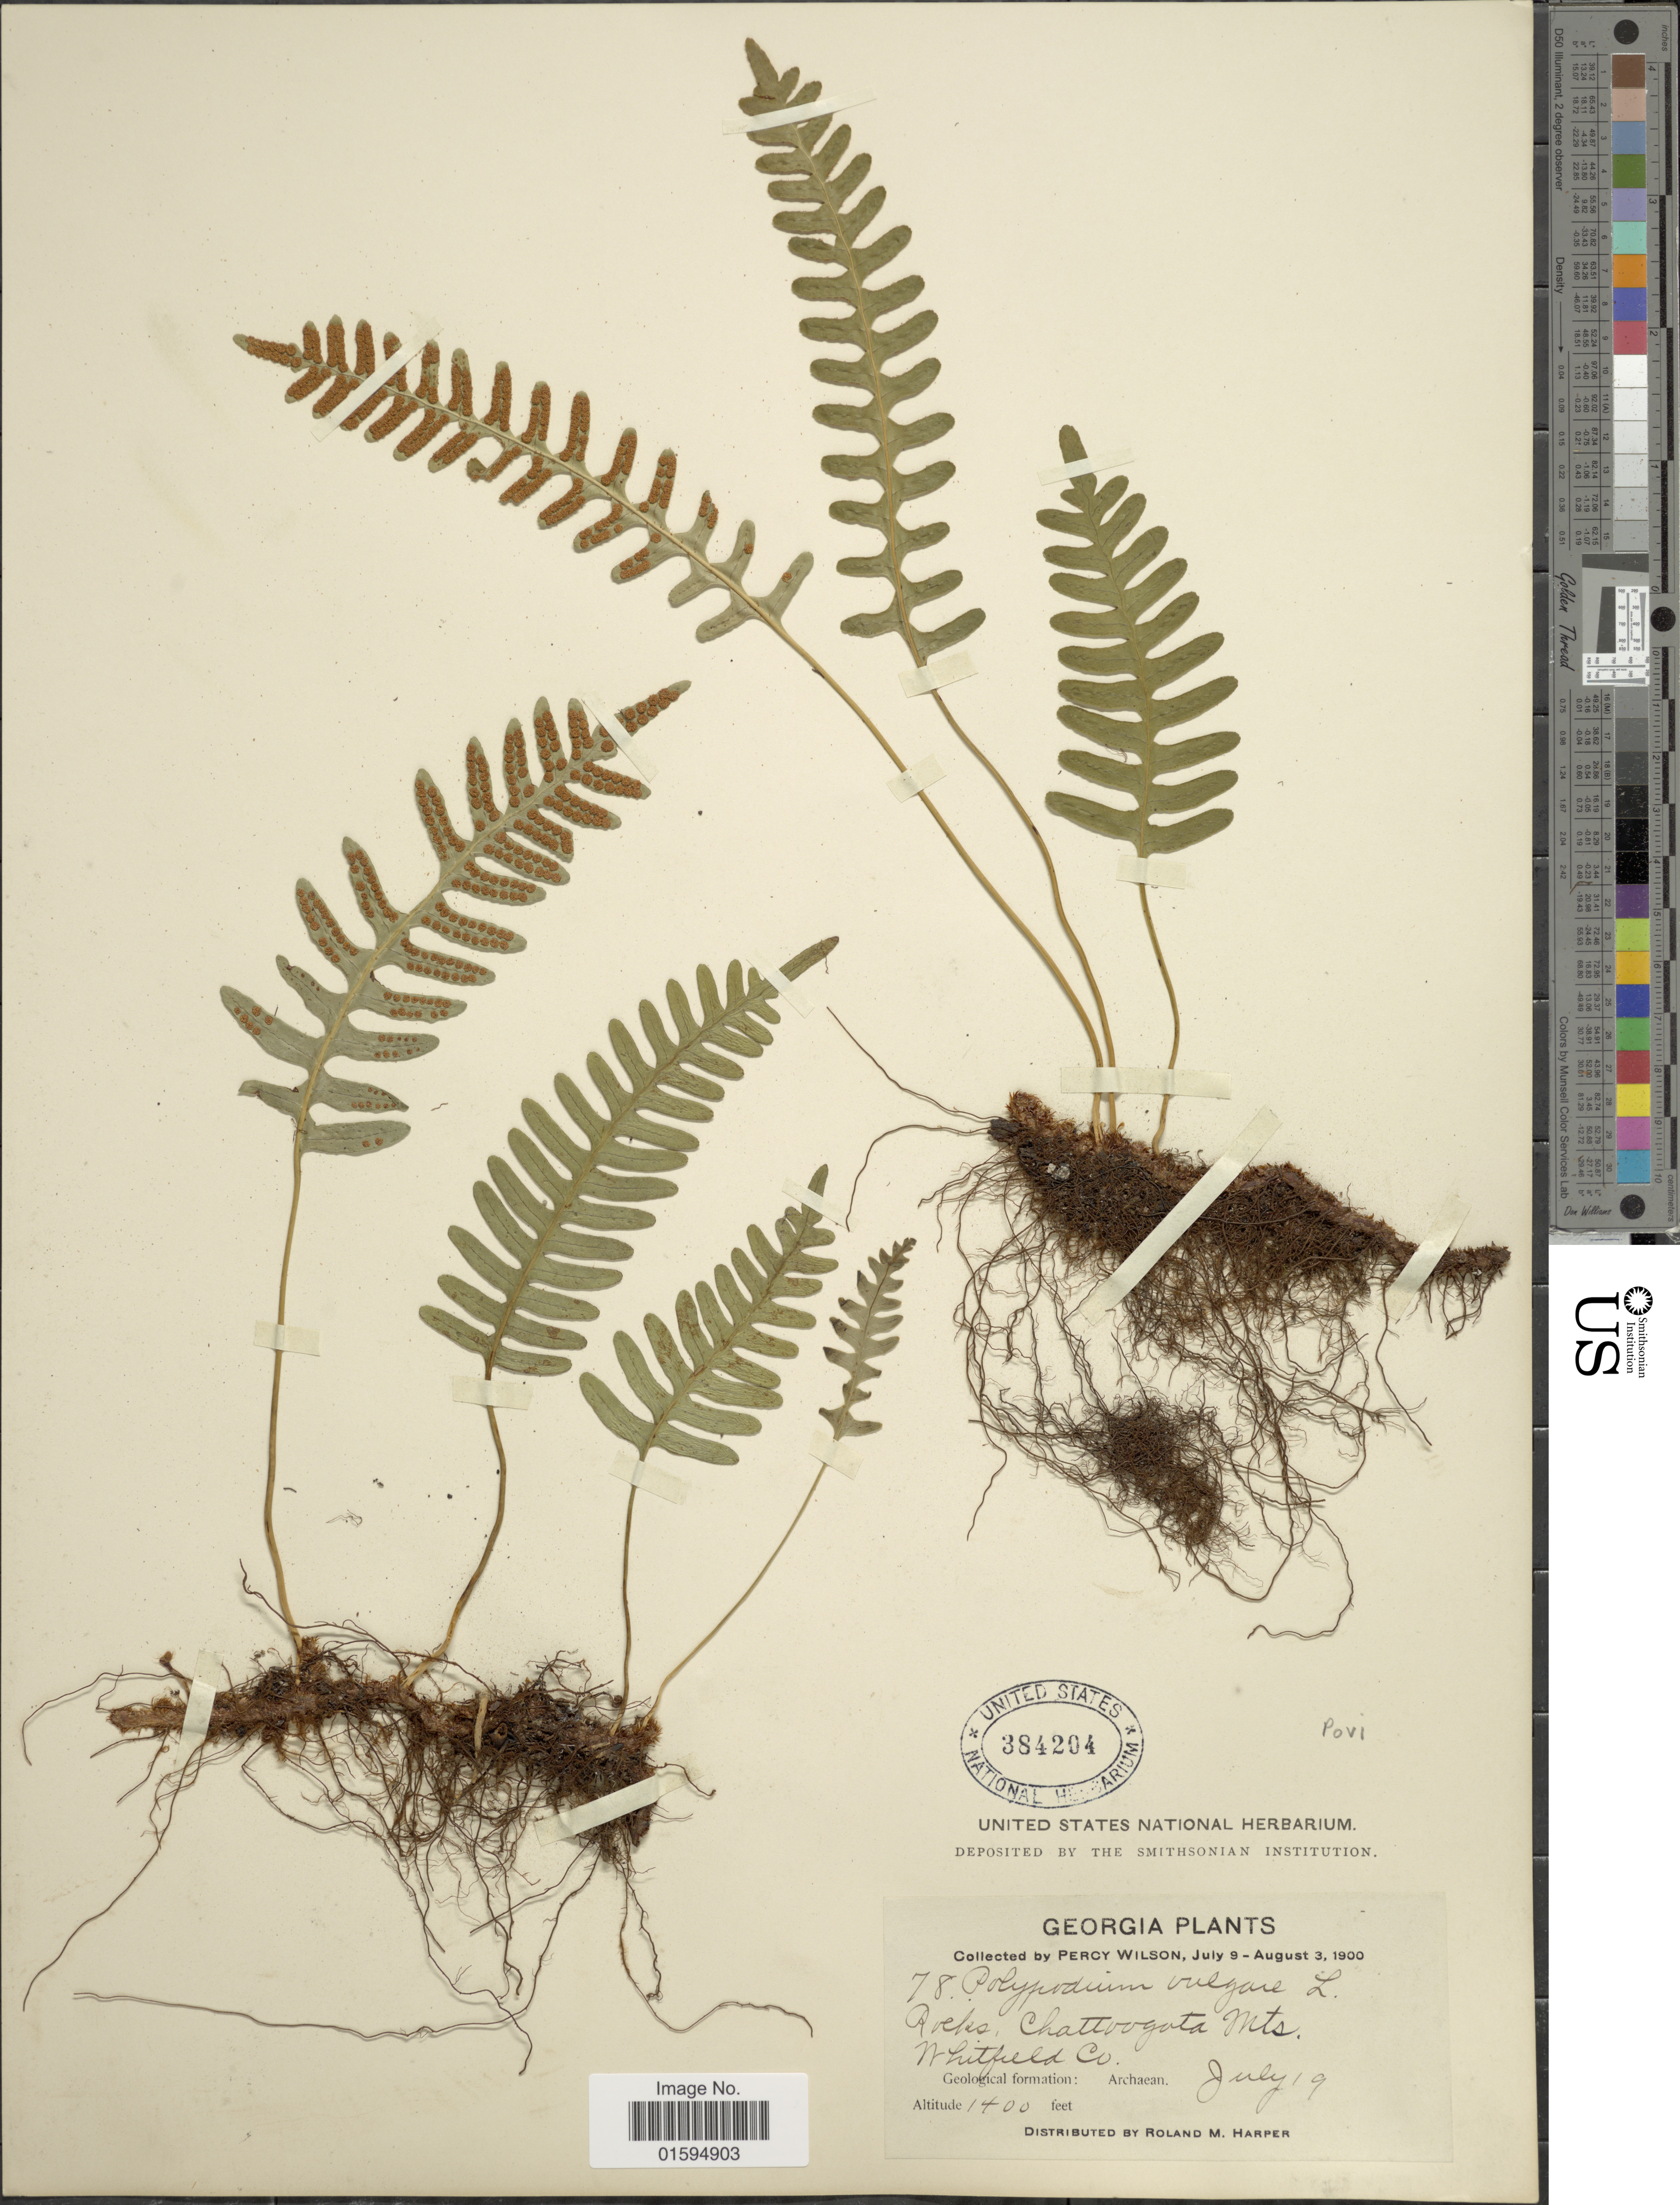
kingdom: Plantae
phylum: Tracheophyta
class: Polypodiopsida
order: Polypodiales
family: Polypodiaceae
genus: Polypodium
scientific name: Polypodium virginianum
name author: L.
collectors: P. Wilson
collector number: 78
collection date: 1900-07-19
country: United States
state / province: Georgia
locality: Rocks, Chattoogat Mts. Whitfield Co.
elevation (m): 427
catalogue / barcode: US 384204